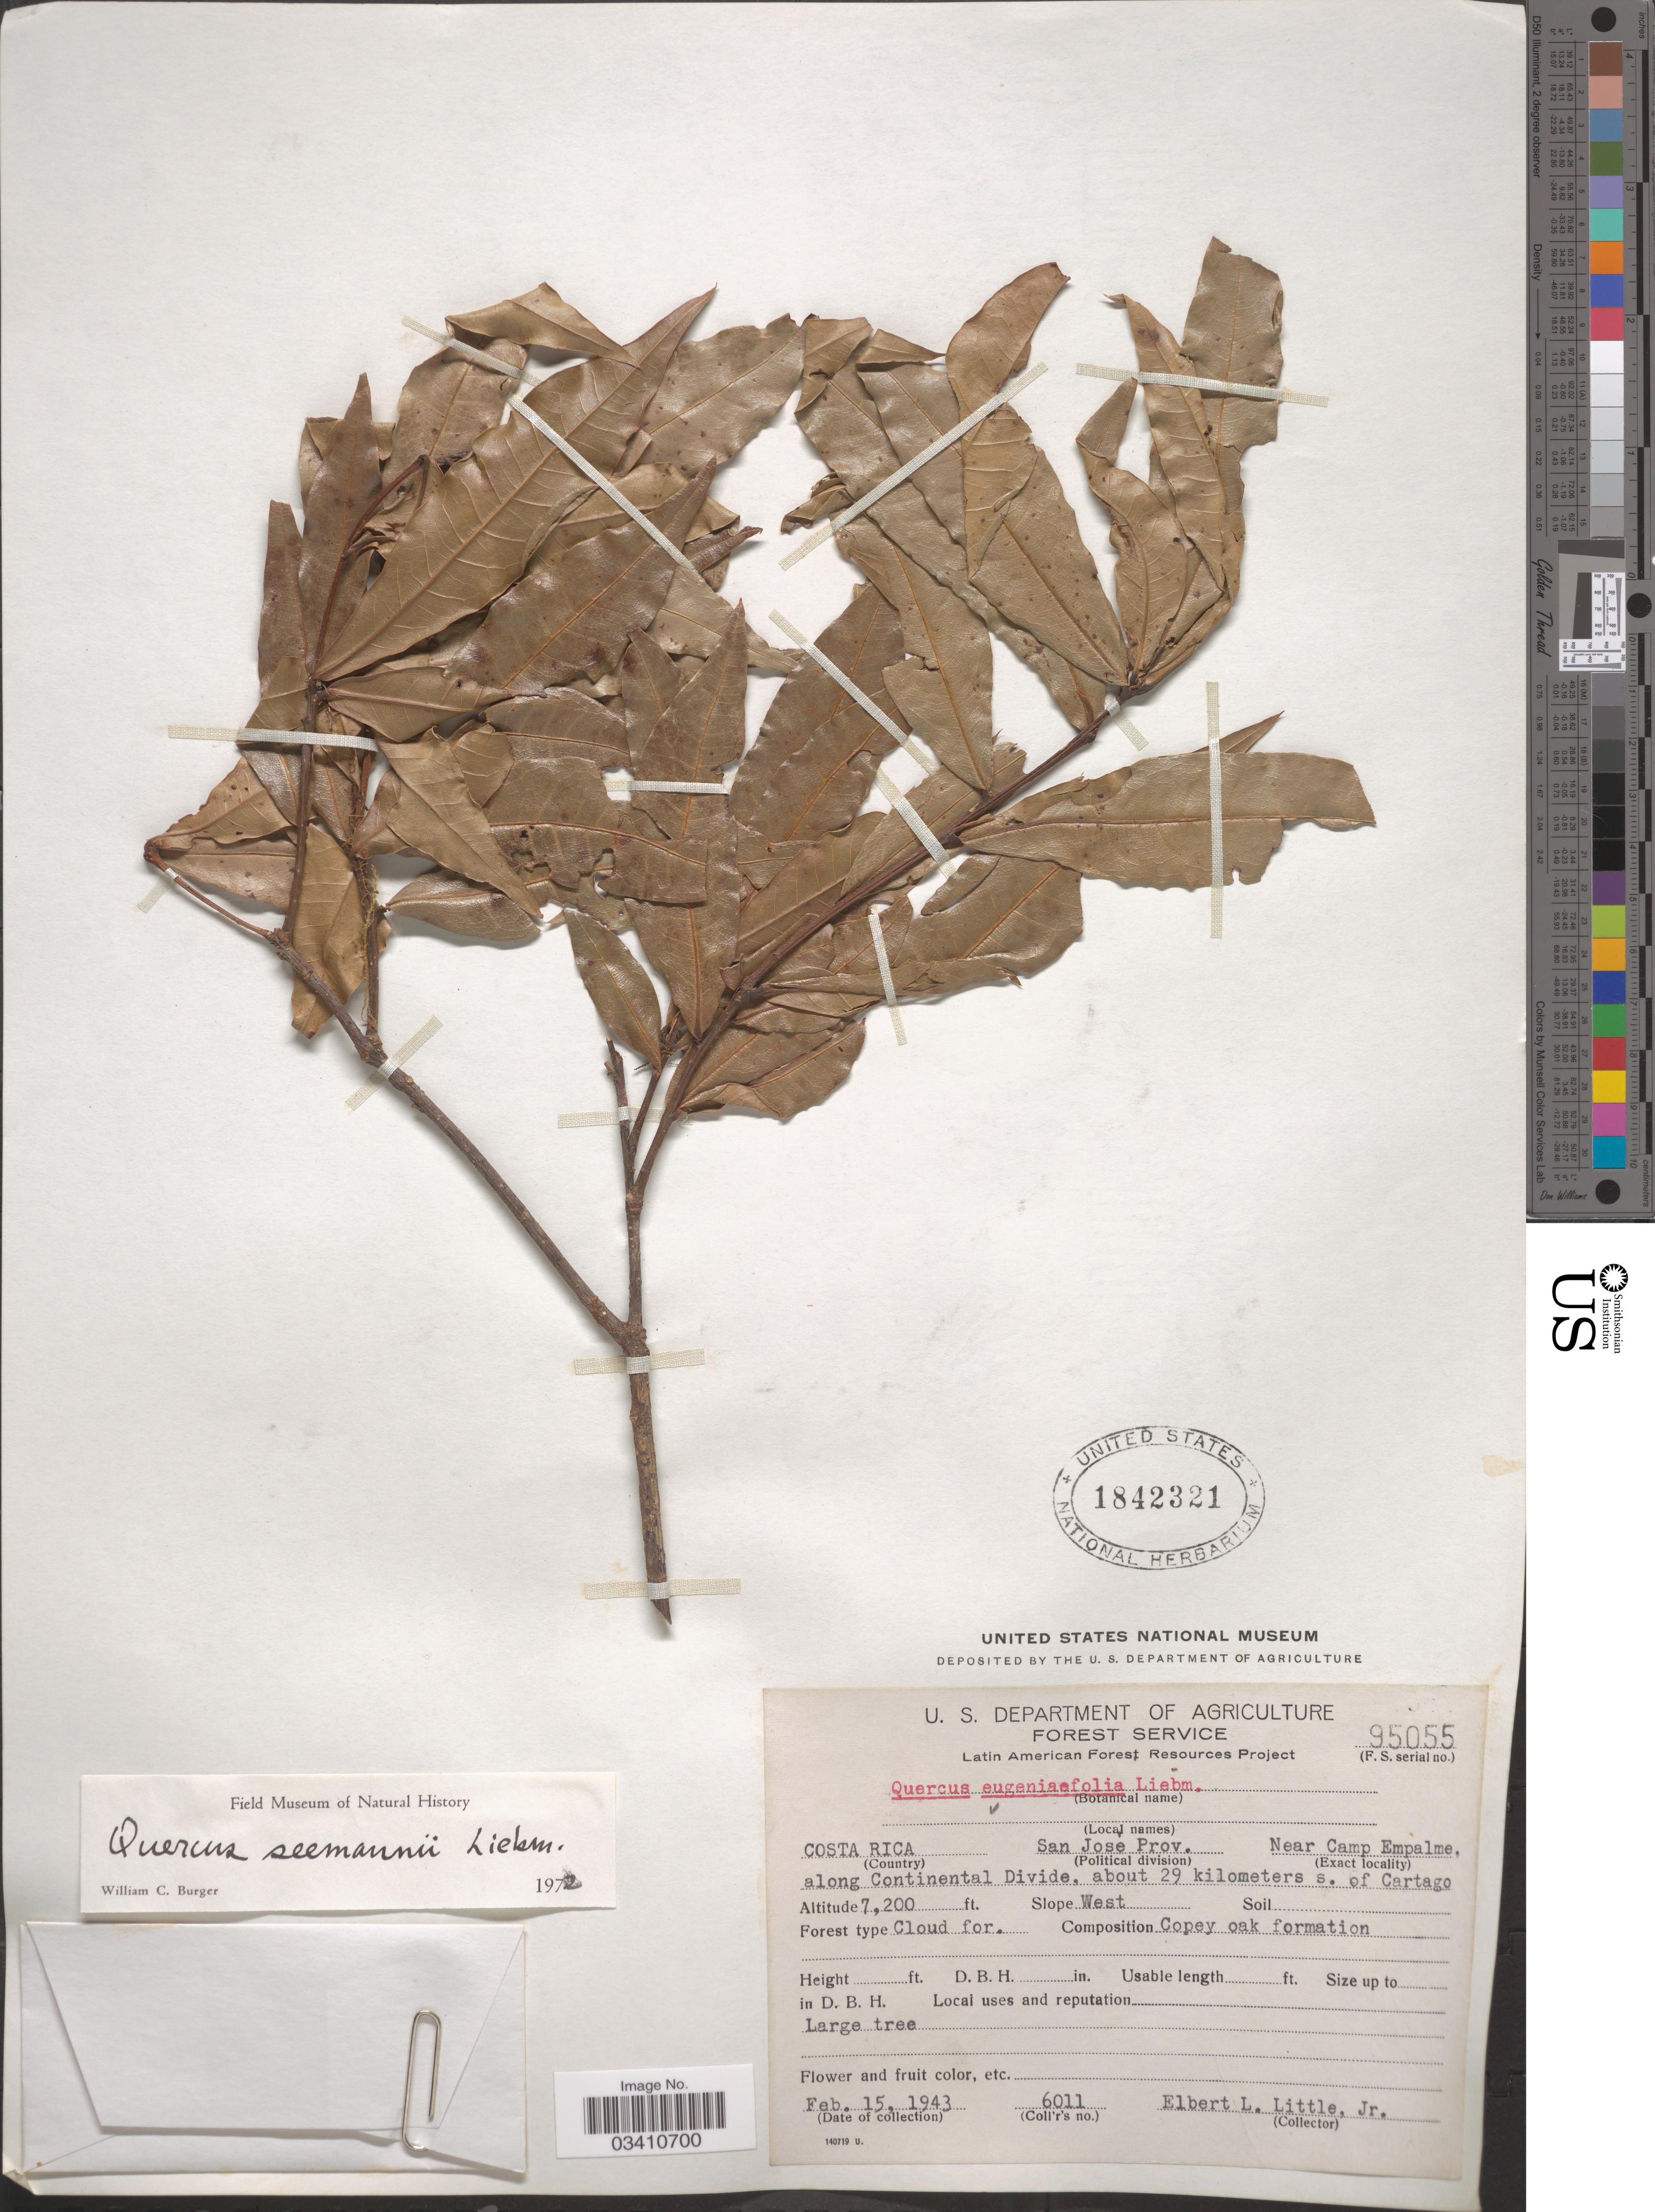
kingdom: Plantae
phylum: Tracheophyta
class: Magnoliopsida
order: Fagales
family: Fagaceae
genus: Quercus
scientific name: Quercus seemannii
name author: Liebm.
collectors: E. L. Little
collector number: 6011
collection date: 1943-02-15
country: Costa Rica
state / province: San José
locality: Near Camp Empalme, along Continental Divide, about 29 kilometers s. of Cartago. Slope West.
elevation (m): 2195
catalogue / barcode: US 1842321